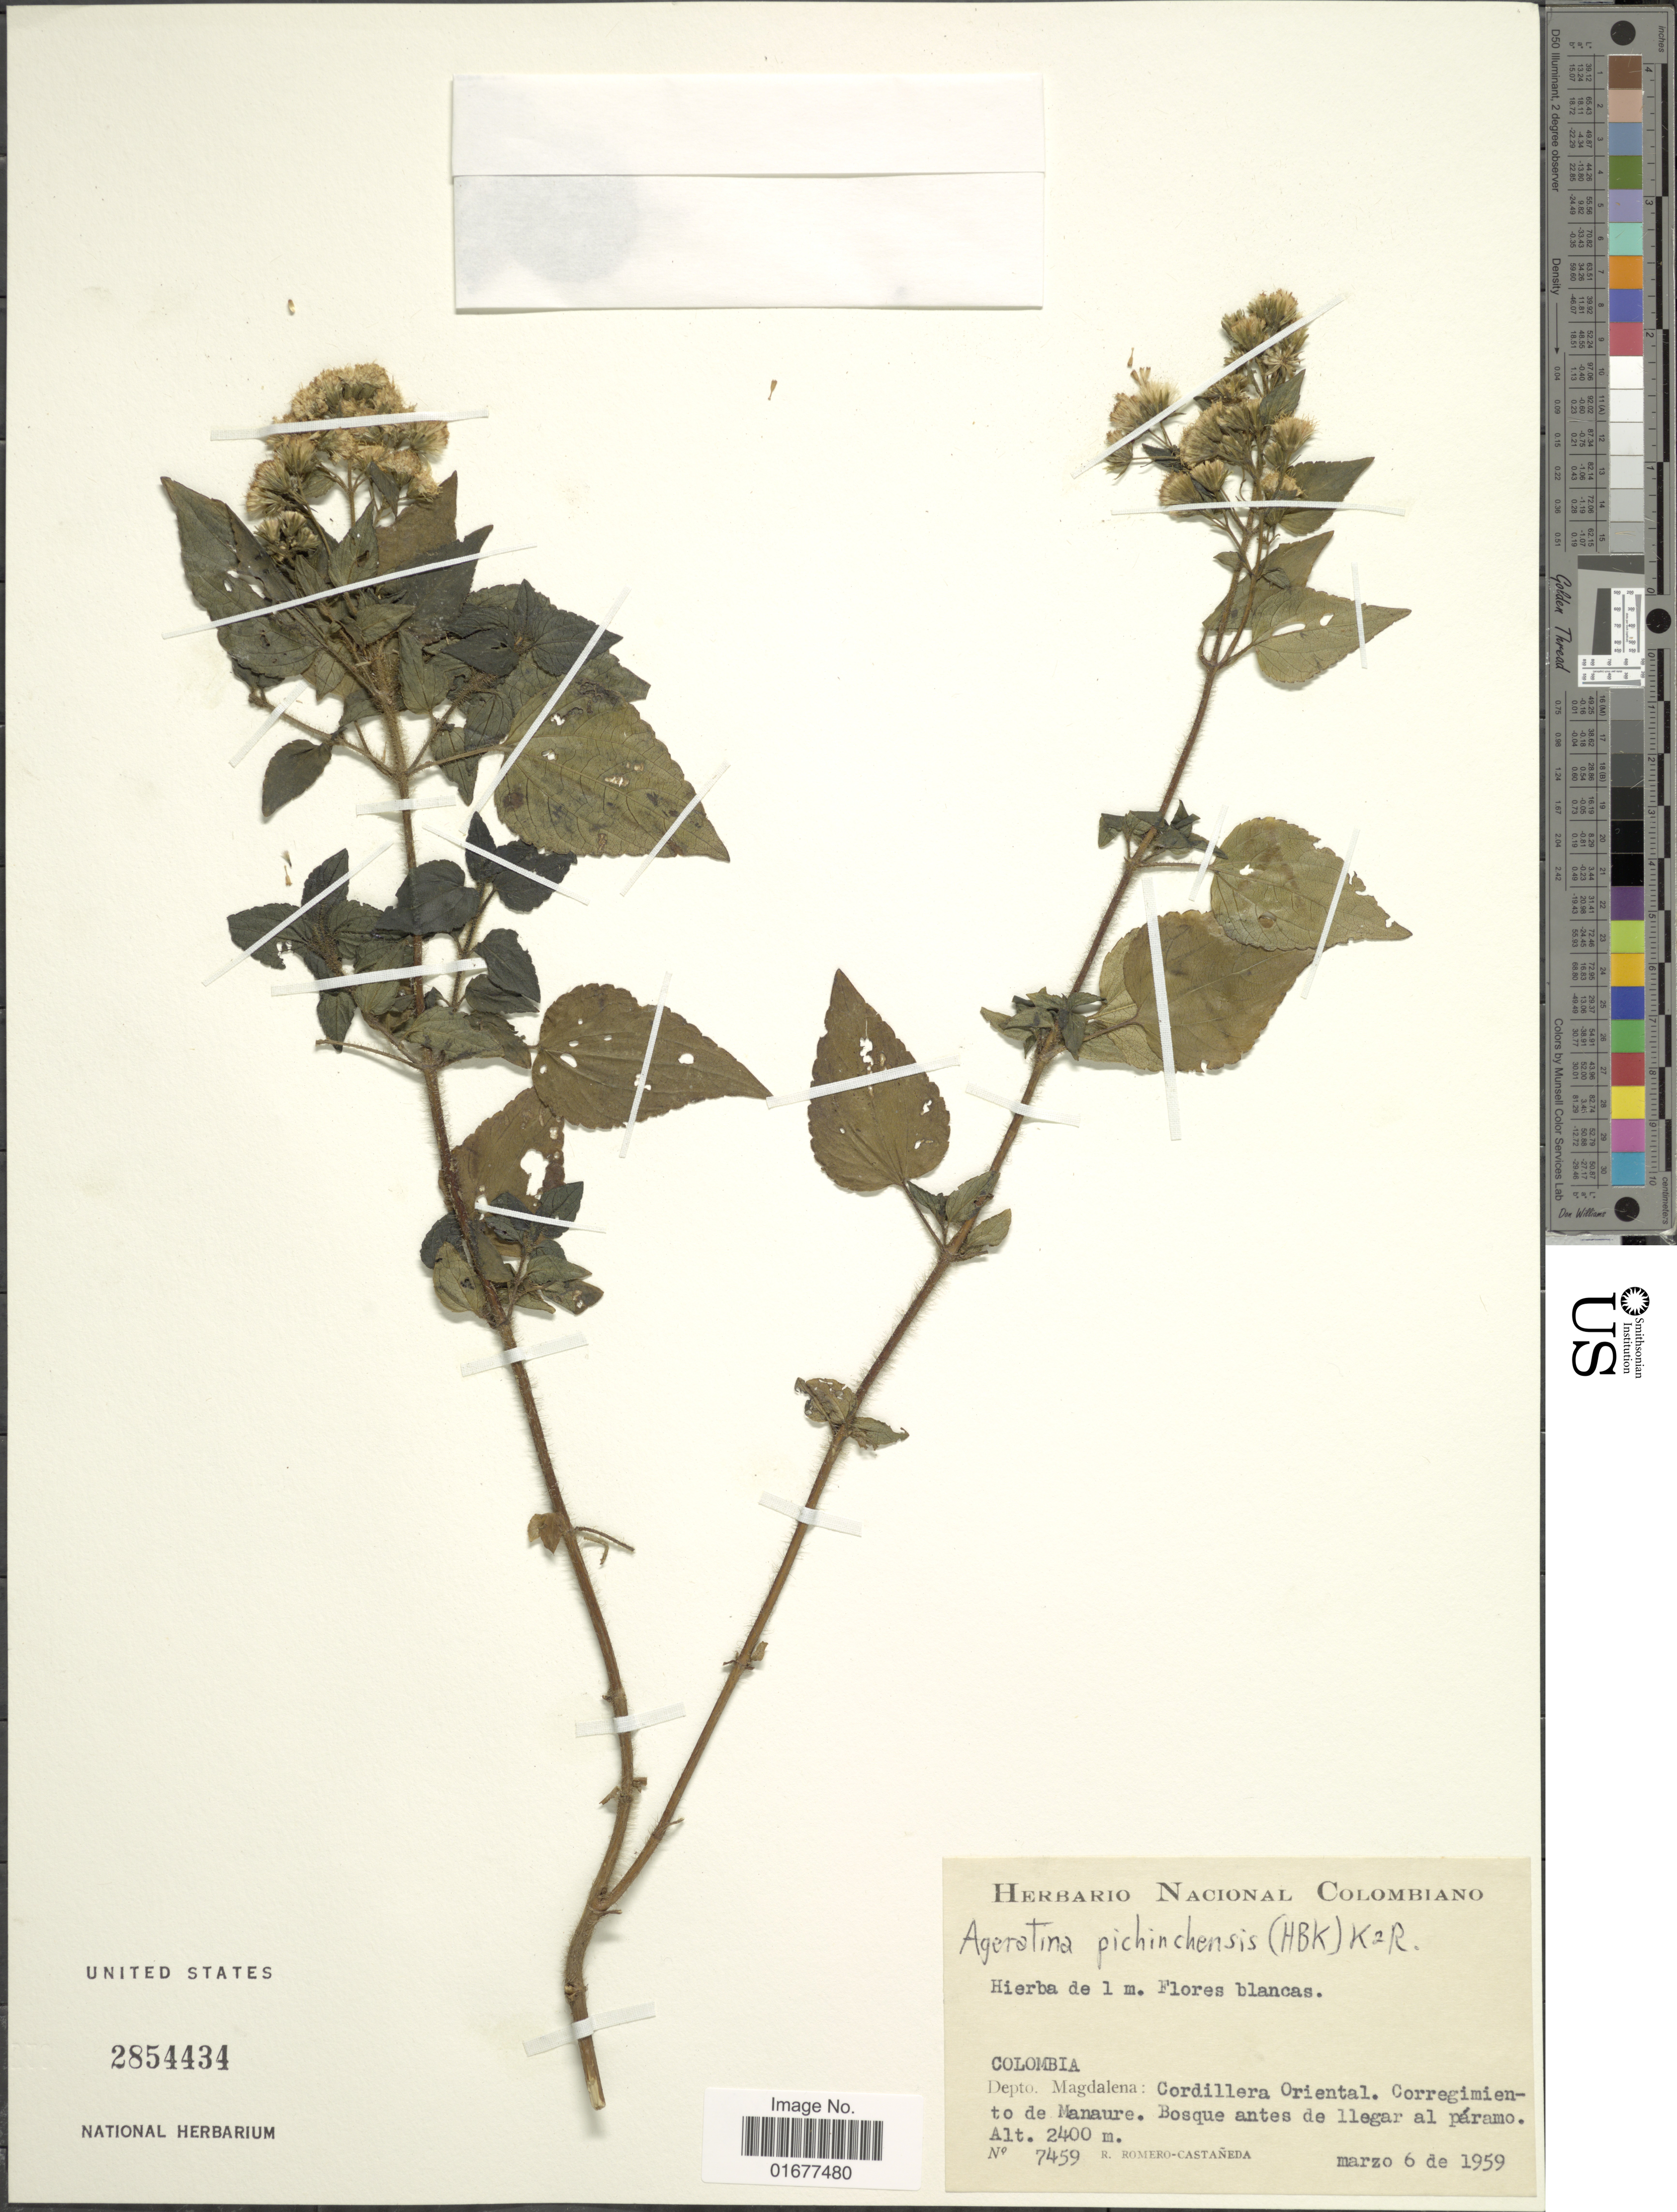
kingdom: Plantae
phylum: Tracheophyta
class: Magnoliopsida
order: Asterales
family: Asteraceae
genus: Ageratina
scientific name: Ageratina pichinchensis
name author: (Kunth) R.M. King & H. Rob.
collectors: R. Romero Castañeda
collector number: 7459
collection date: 1959-03-06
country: Colombia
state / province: Magdalena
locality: Cordillera Oriental, Corregimiento de Manaure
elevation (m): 2400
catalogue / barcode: US 2854434